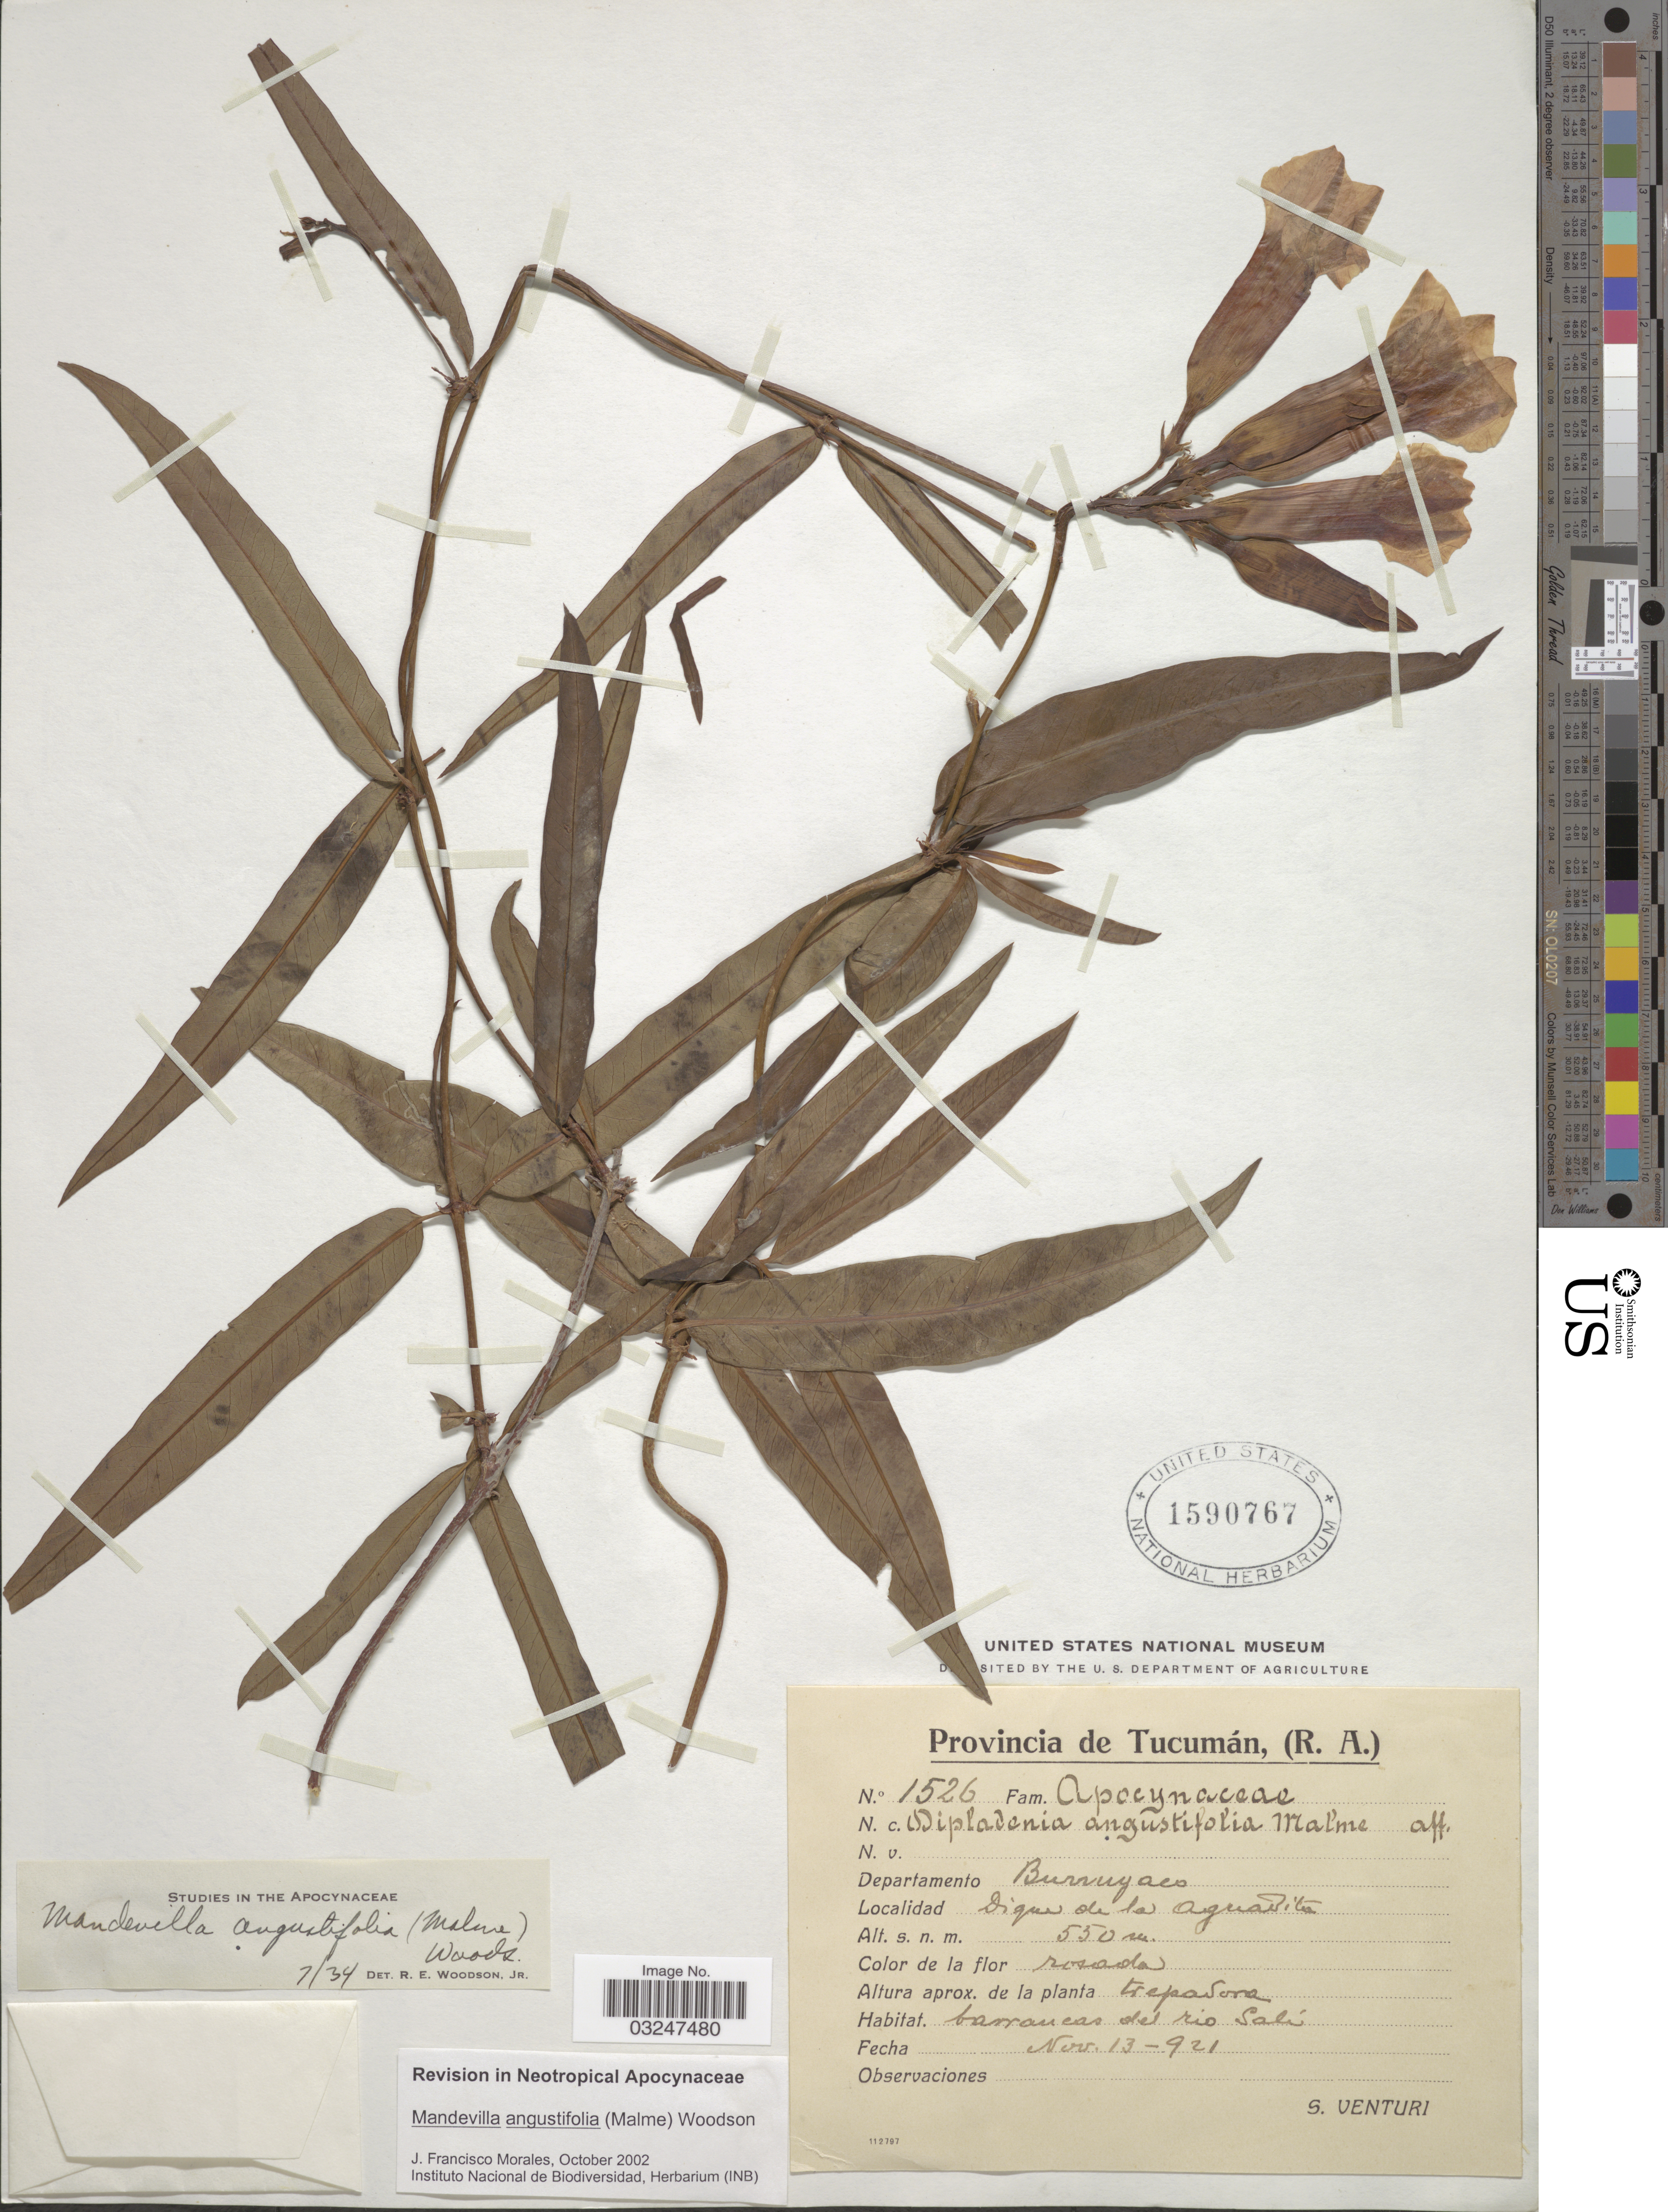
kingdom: Plantae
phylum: Tracheophyta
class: Magnoliopsida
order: Gentianales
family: Apocynaceae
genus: Mandevilla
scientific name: Mandevilla angustifolia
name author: (Malme) Woodson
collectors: S. Venturi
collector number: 1526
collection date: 1921-11-13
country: Argentina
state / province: Tucuman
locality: Departamento Burruyacu, Dique de la Aguadita.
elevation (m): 550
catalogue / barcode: US 1590767